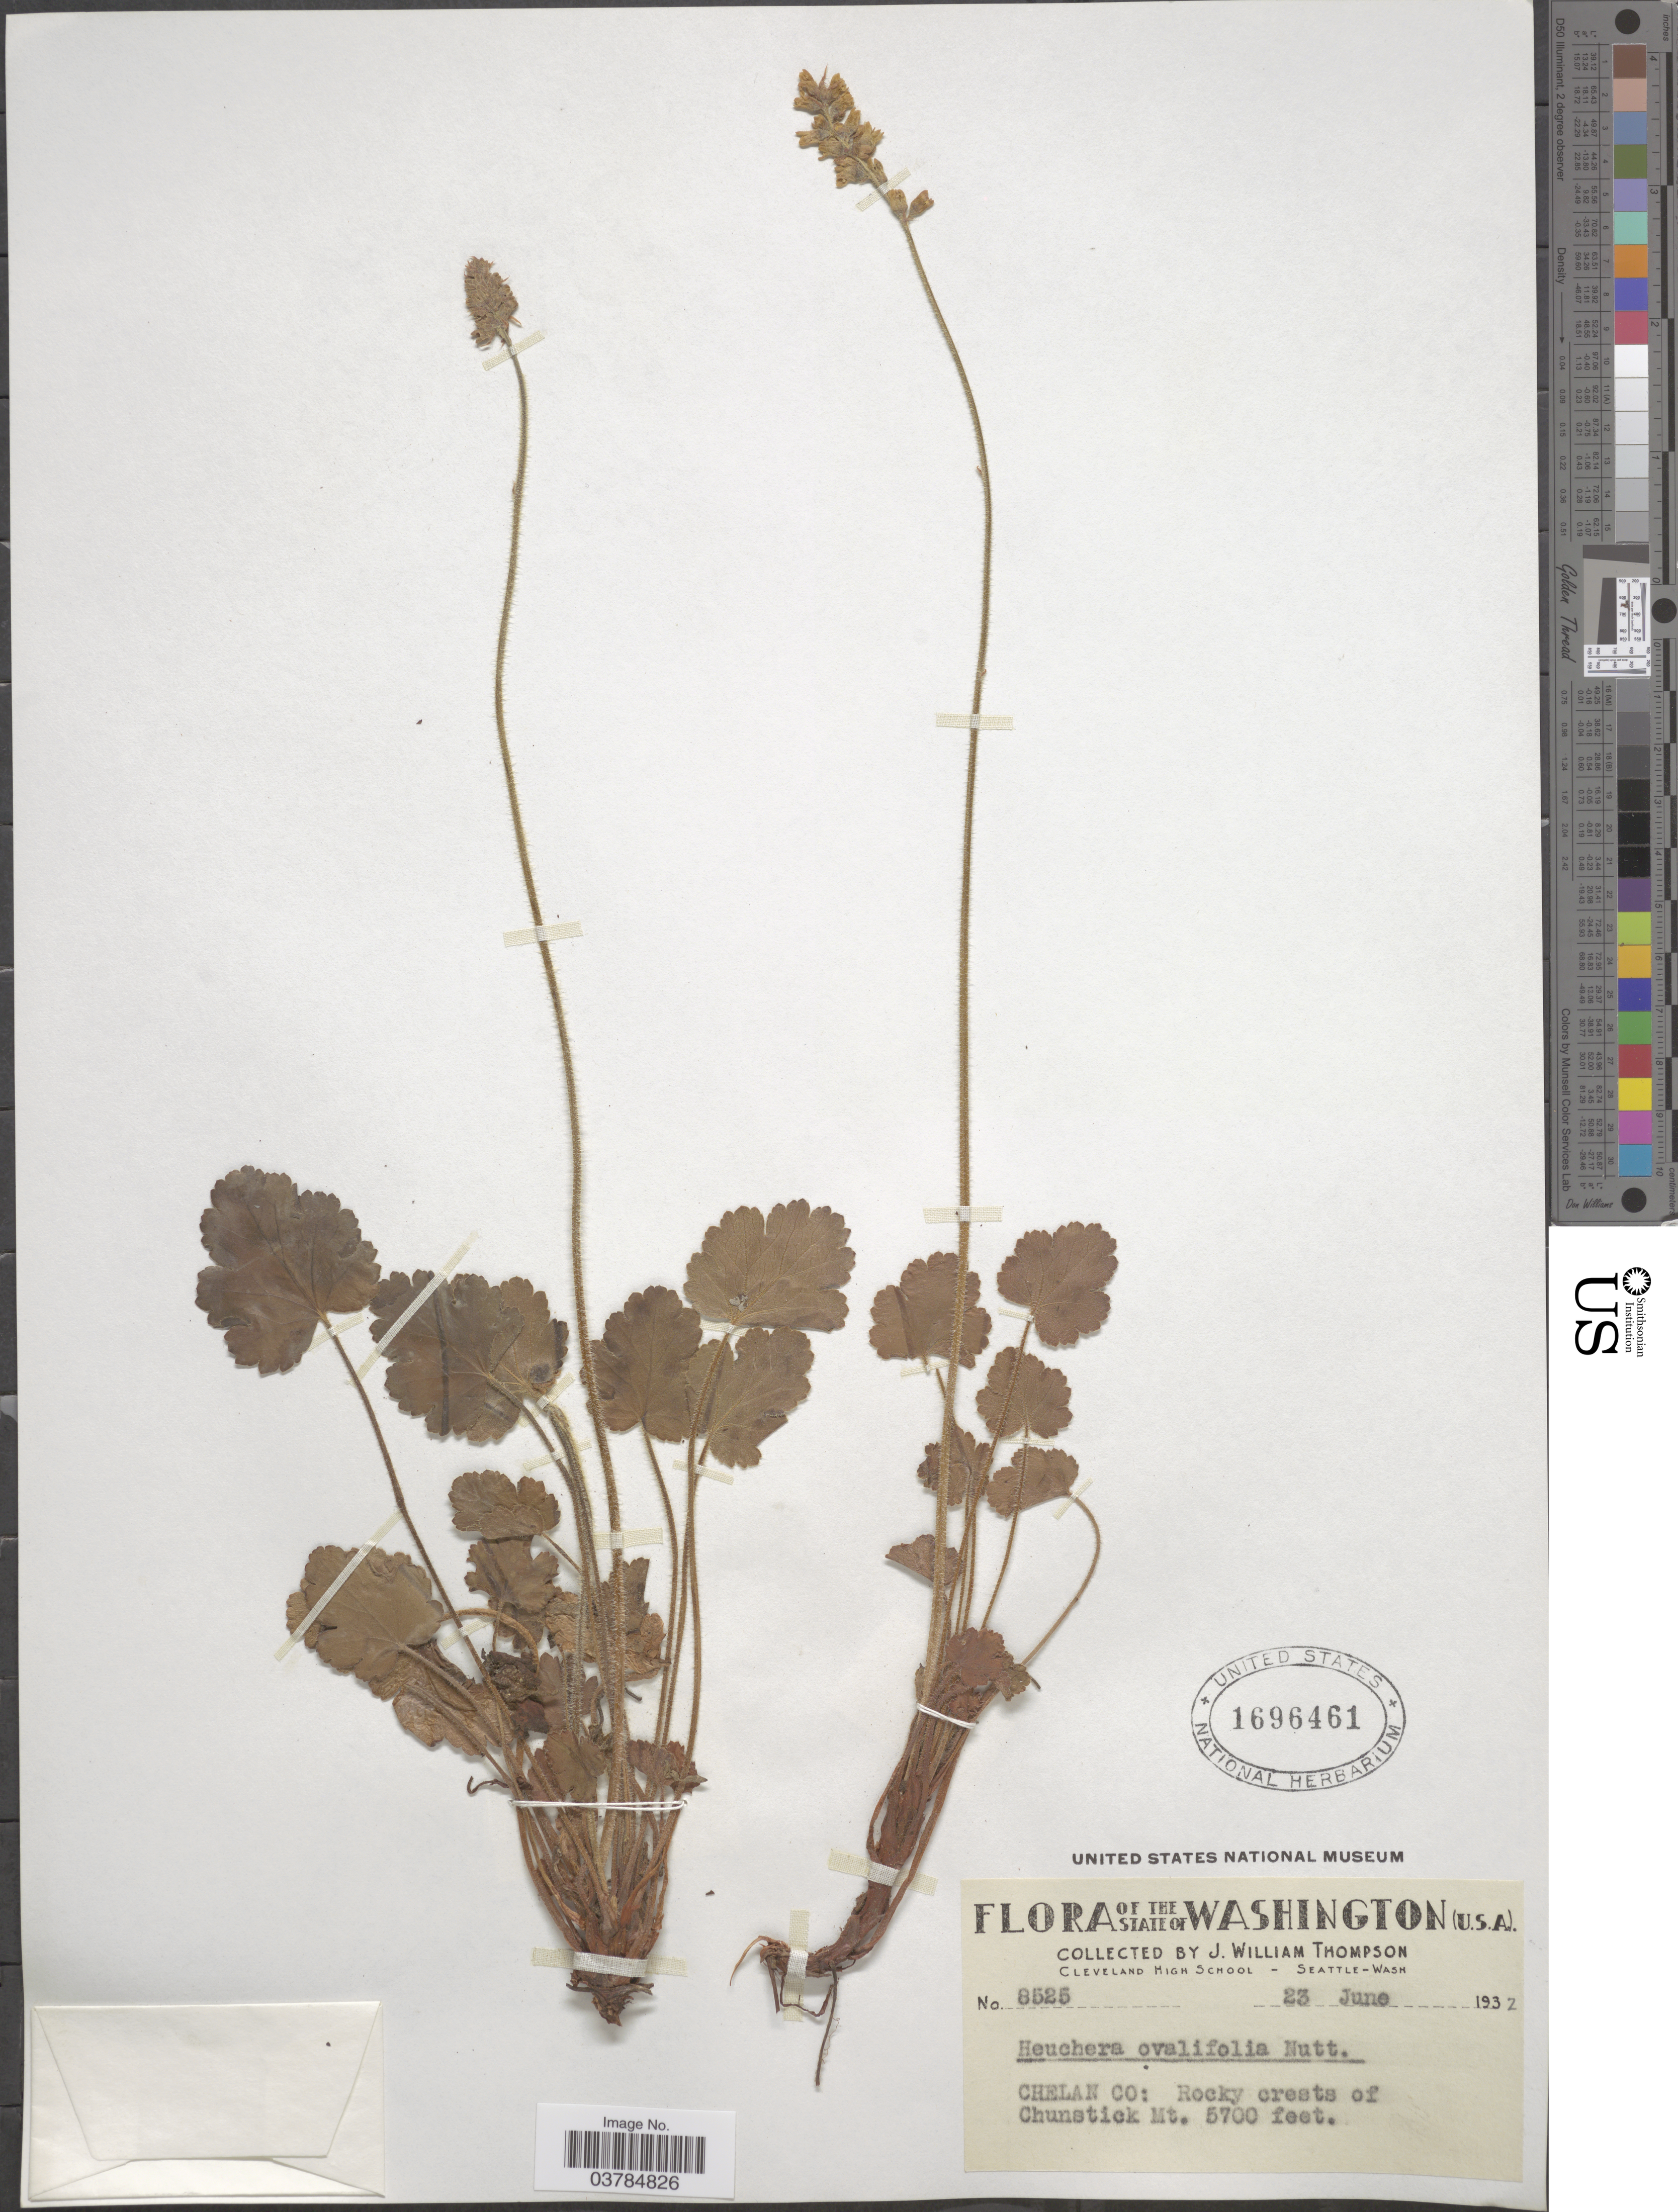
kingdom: Plantae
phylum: Tracheophyta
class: Magnoliopsida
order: Saxifragales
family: Saxifragaceae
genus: Heuchera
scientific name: Heuchera ovalifolia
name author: Torr. & A. Gray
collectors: J. W. Thompson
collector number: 8525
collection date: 1932-06-23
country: United States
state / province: Washington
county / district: Chelan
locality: Chelan Co: Rocky crest of Chunstick Mt.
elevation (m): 1737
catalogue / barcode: US 1696461